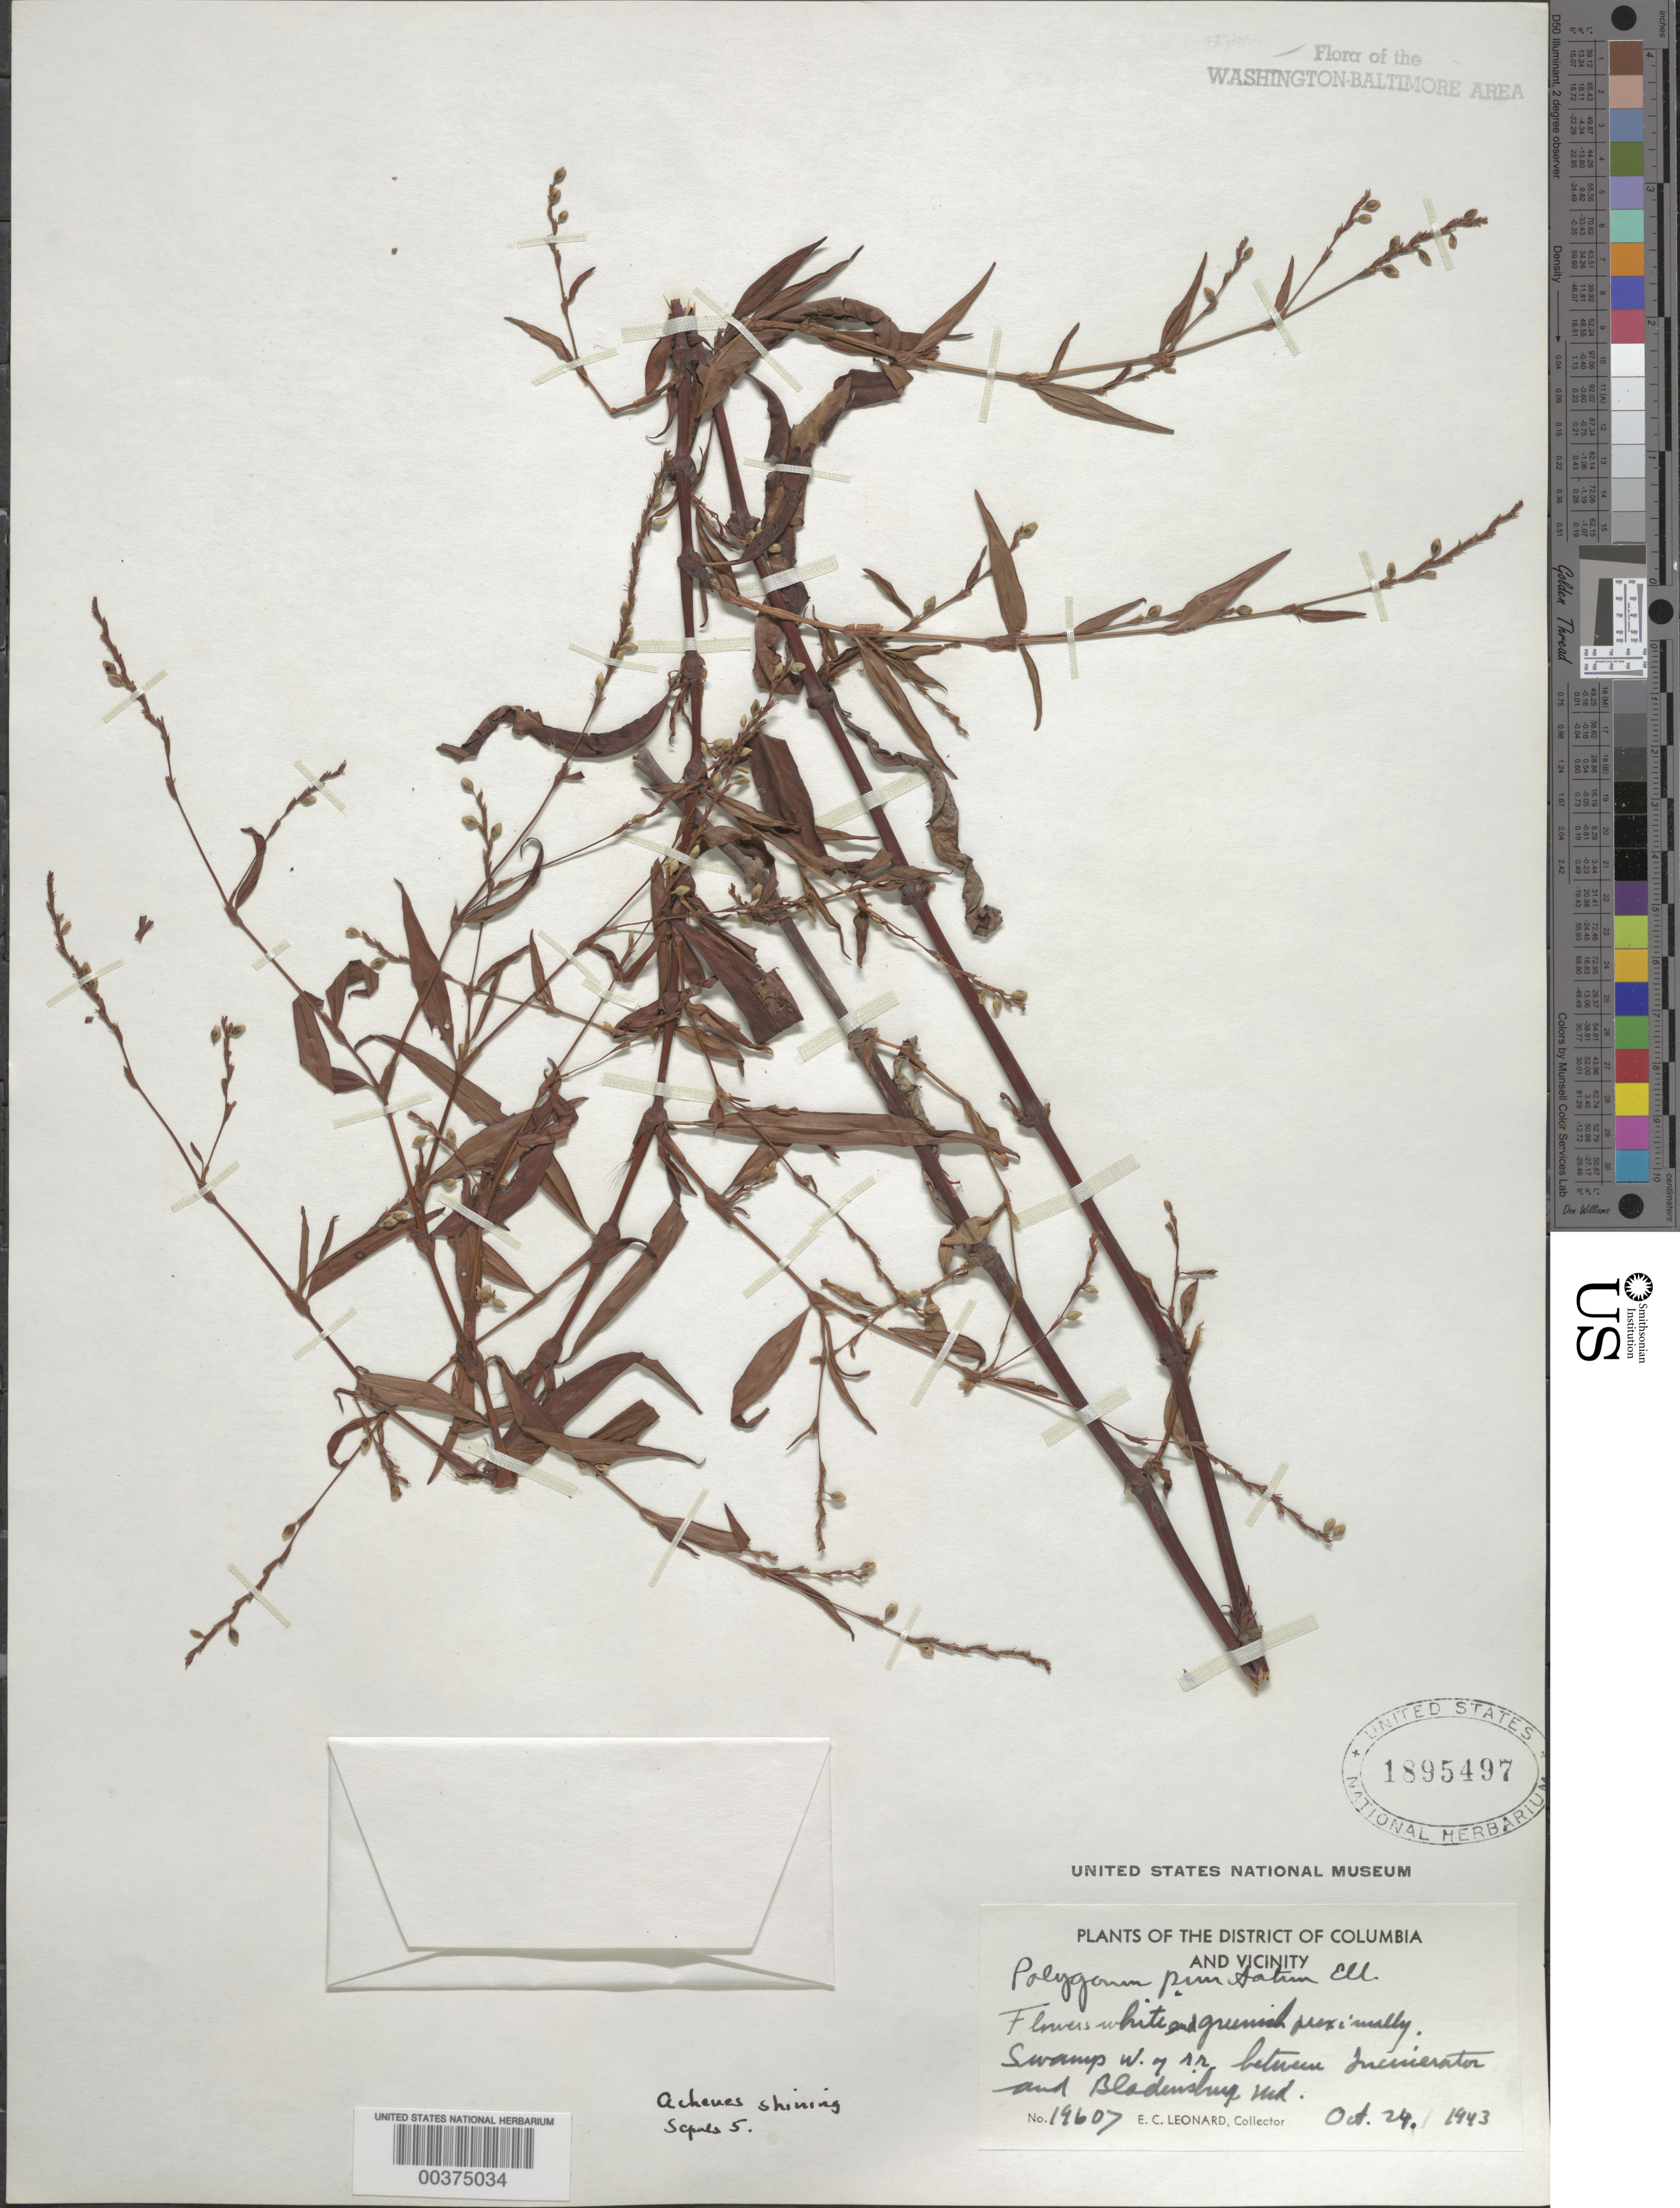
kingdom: Plantae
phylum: Tracheophyta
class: Magnoliopsida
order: Caryophyllales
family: Polygonaceae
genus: Persicaria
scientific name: Persicaria punctata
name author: (Elliott) Small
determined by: Atha, D. E.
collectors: E. C. Leonard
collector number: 19607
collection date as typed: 24 Oct 1943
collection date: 1943-10-24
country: United States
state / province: Maryland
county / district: Prince George's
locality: Between Incinerator and Bladensburg, railroad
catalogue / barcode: US 1895497